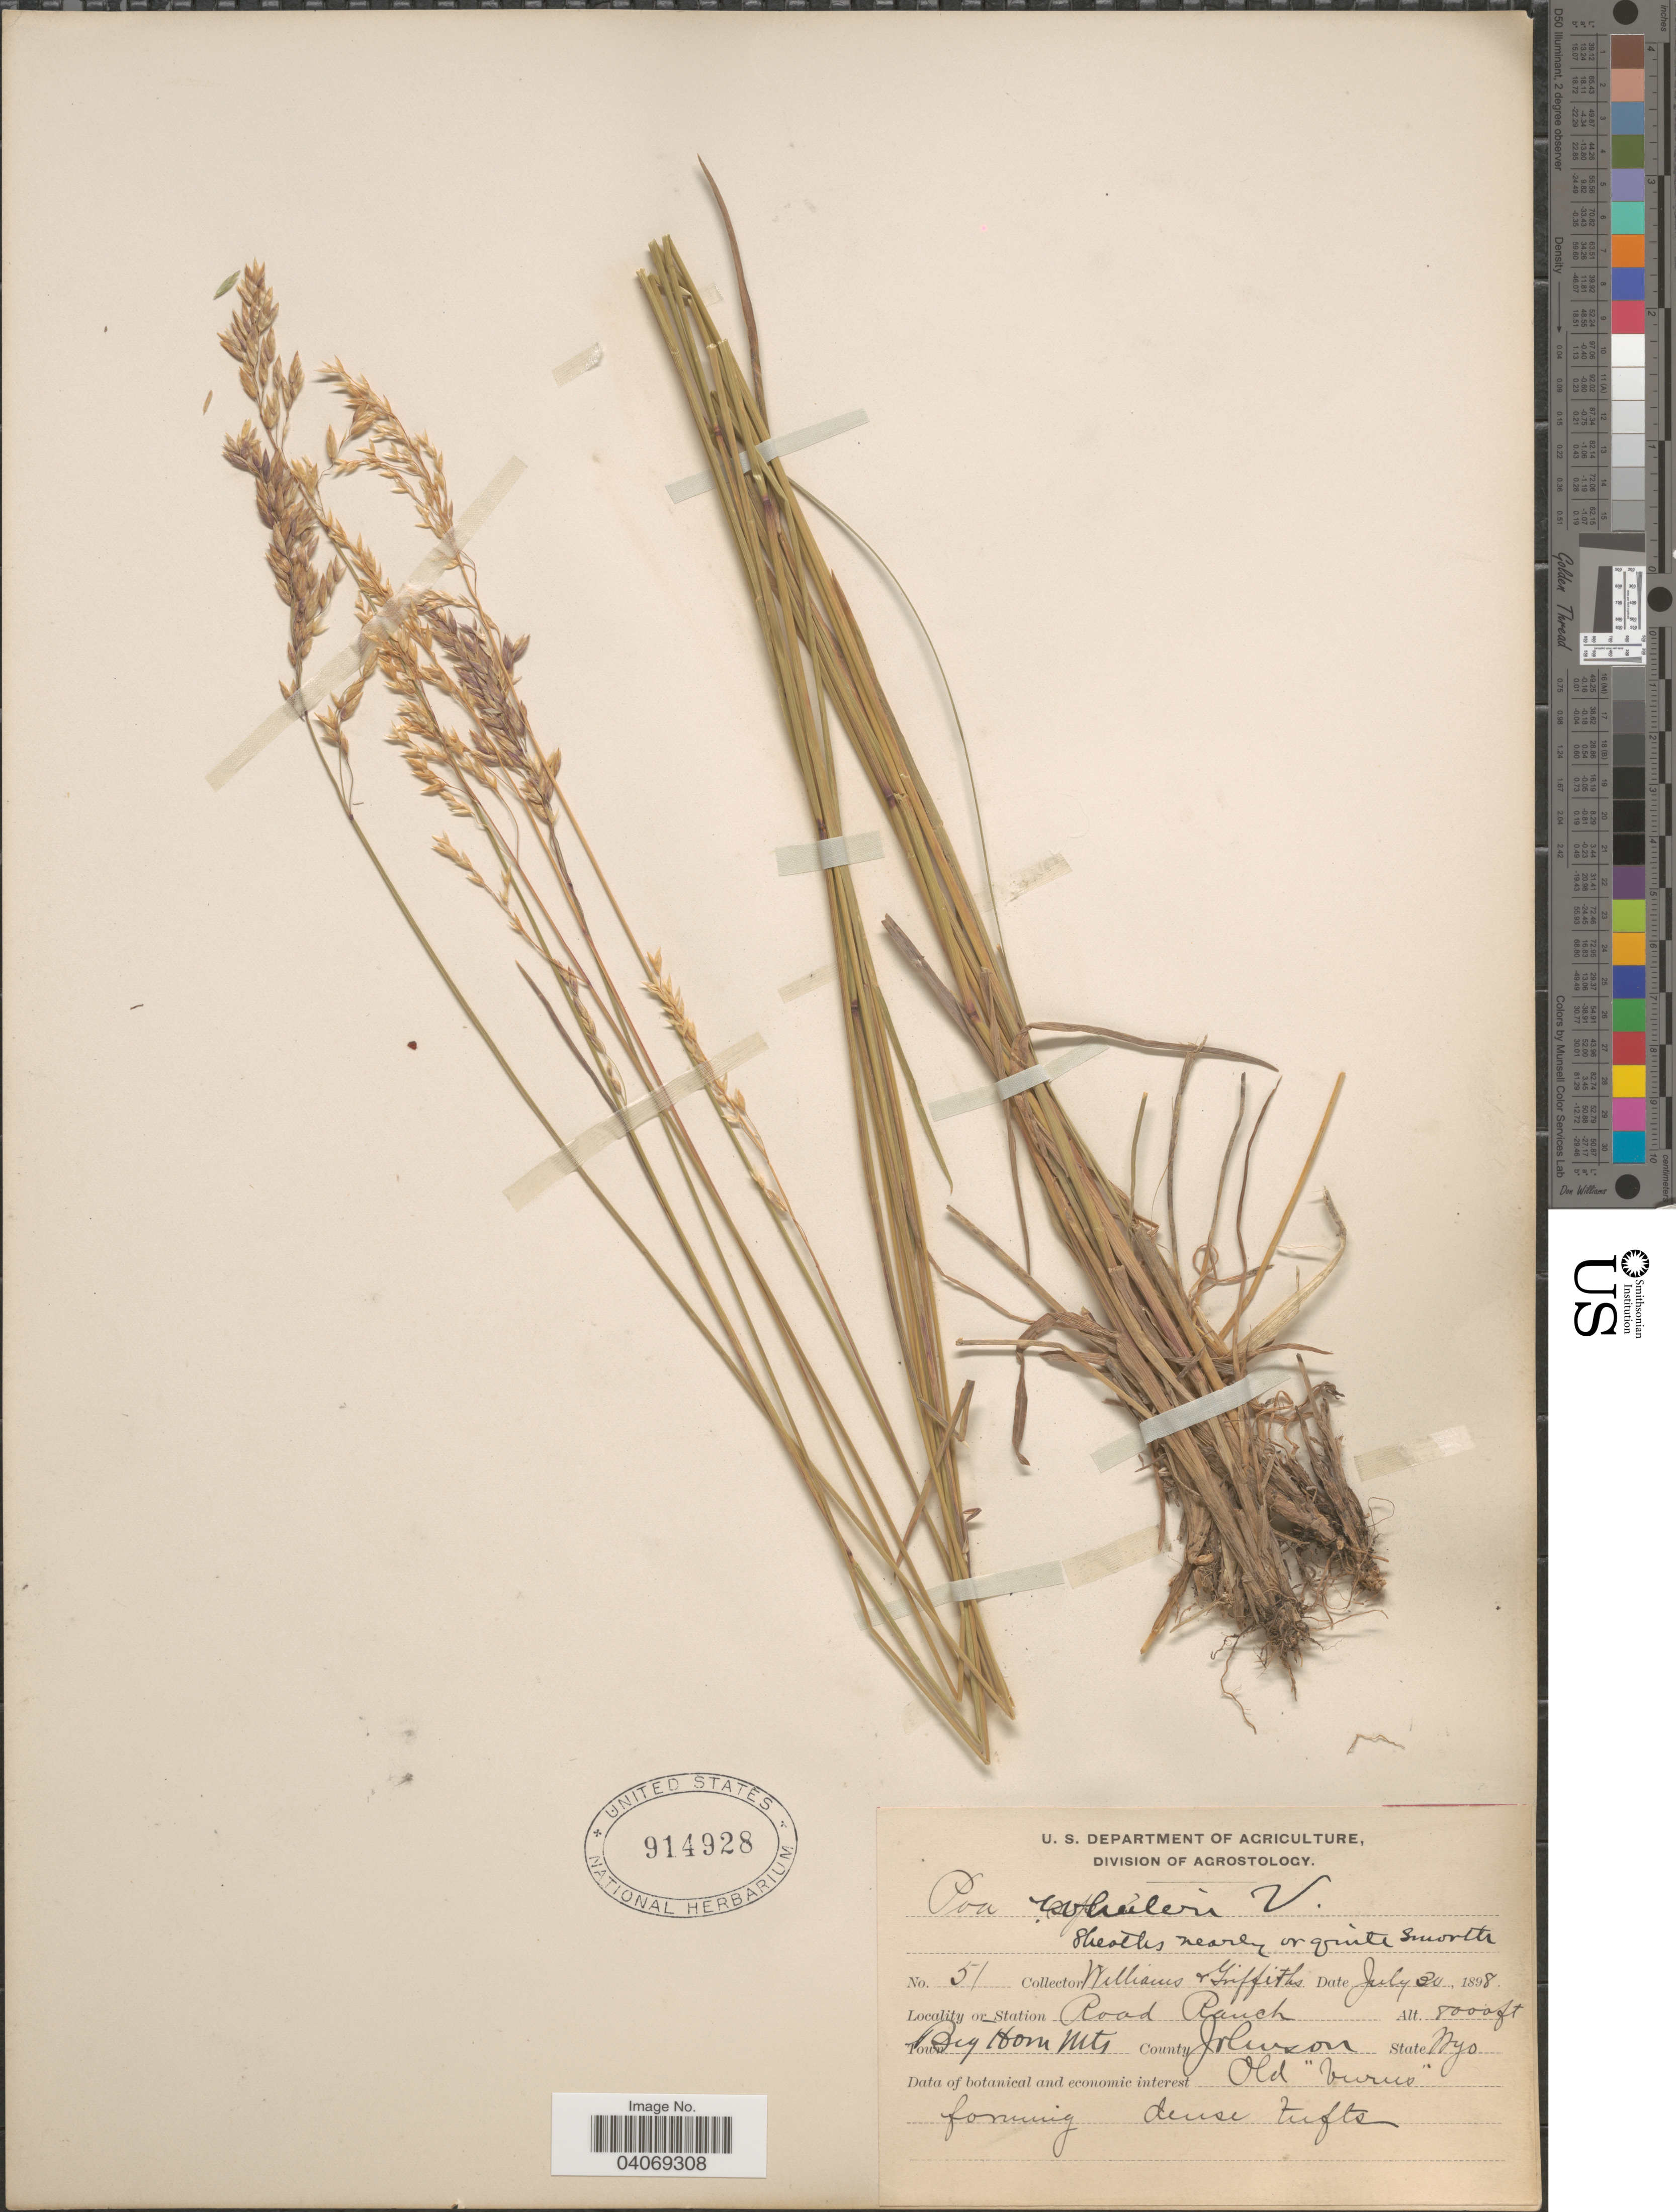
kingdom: Plantae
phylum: Tracheophyta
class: Liliopsida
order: Poales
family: Poaceae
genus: Poa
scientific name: Poa wheeleri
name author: Vasey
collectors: -- Williams & -- Griffiths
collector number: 51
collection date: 1898-07-30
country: United States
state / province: Wyoming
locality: Road Ranch. Big Horn Mts. County Johnson.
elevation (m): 2438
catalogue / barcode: US 914928